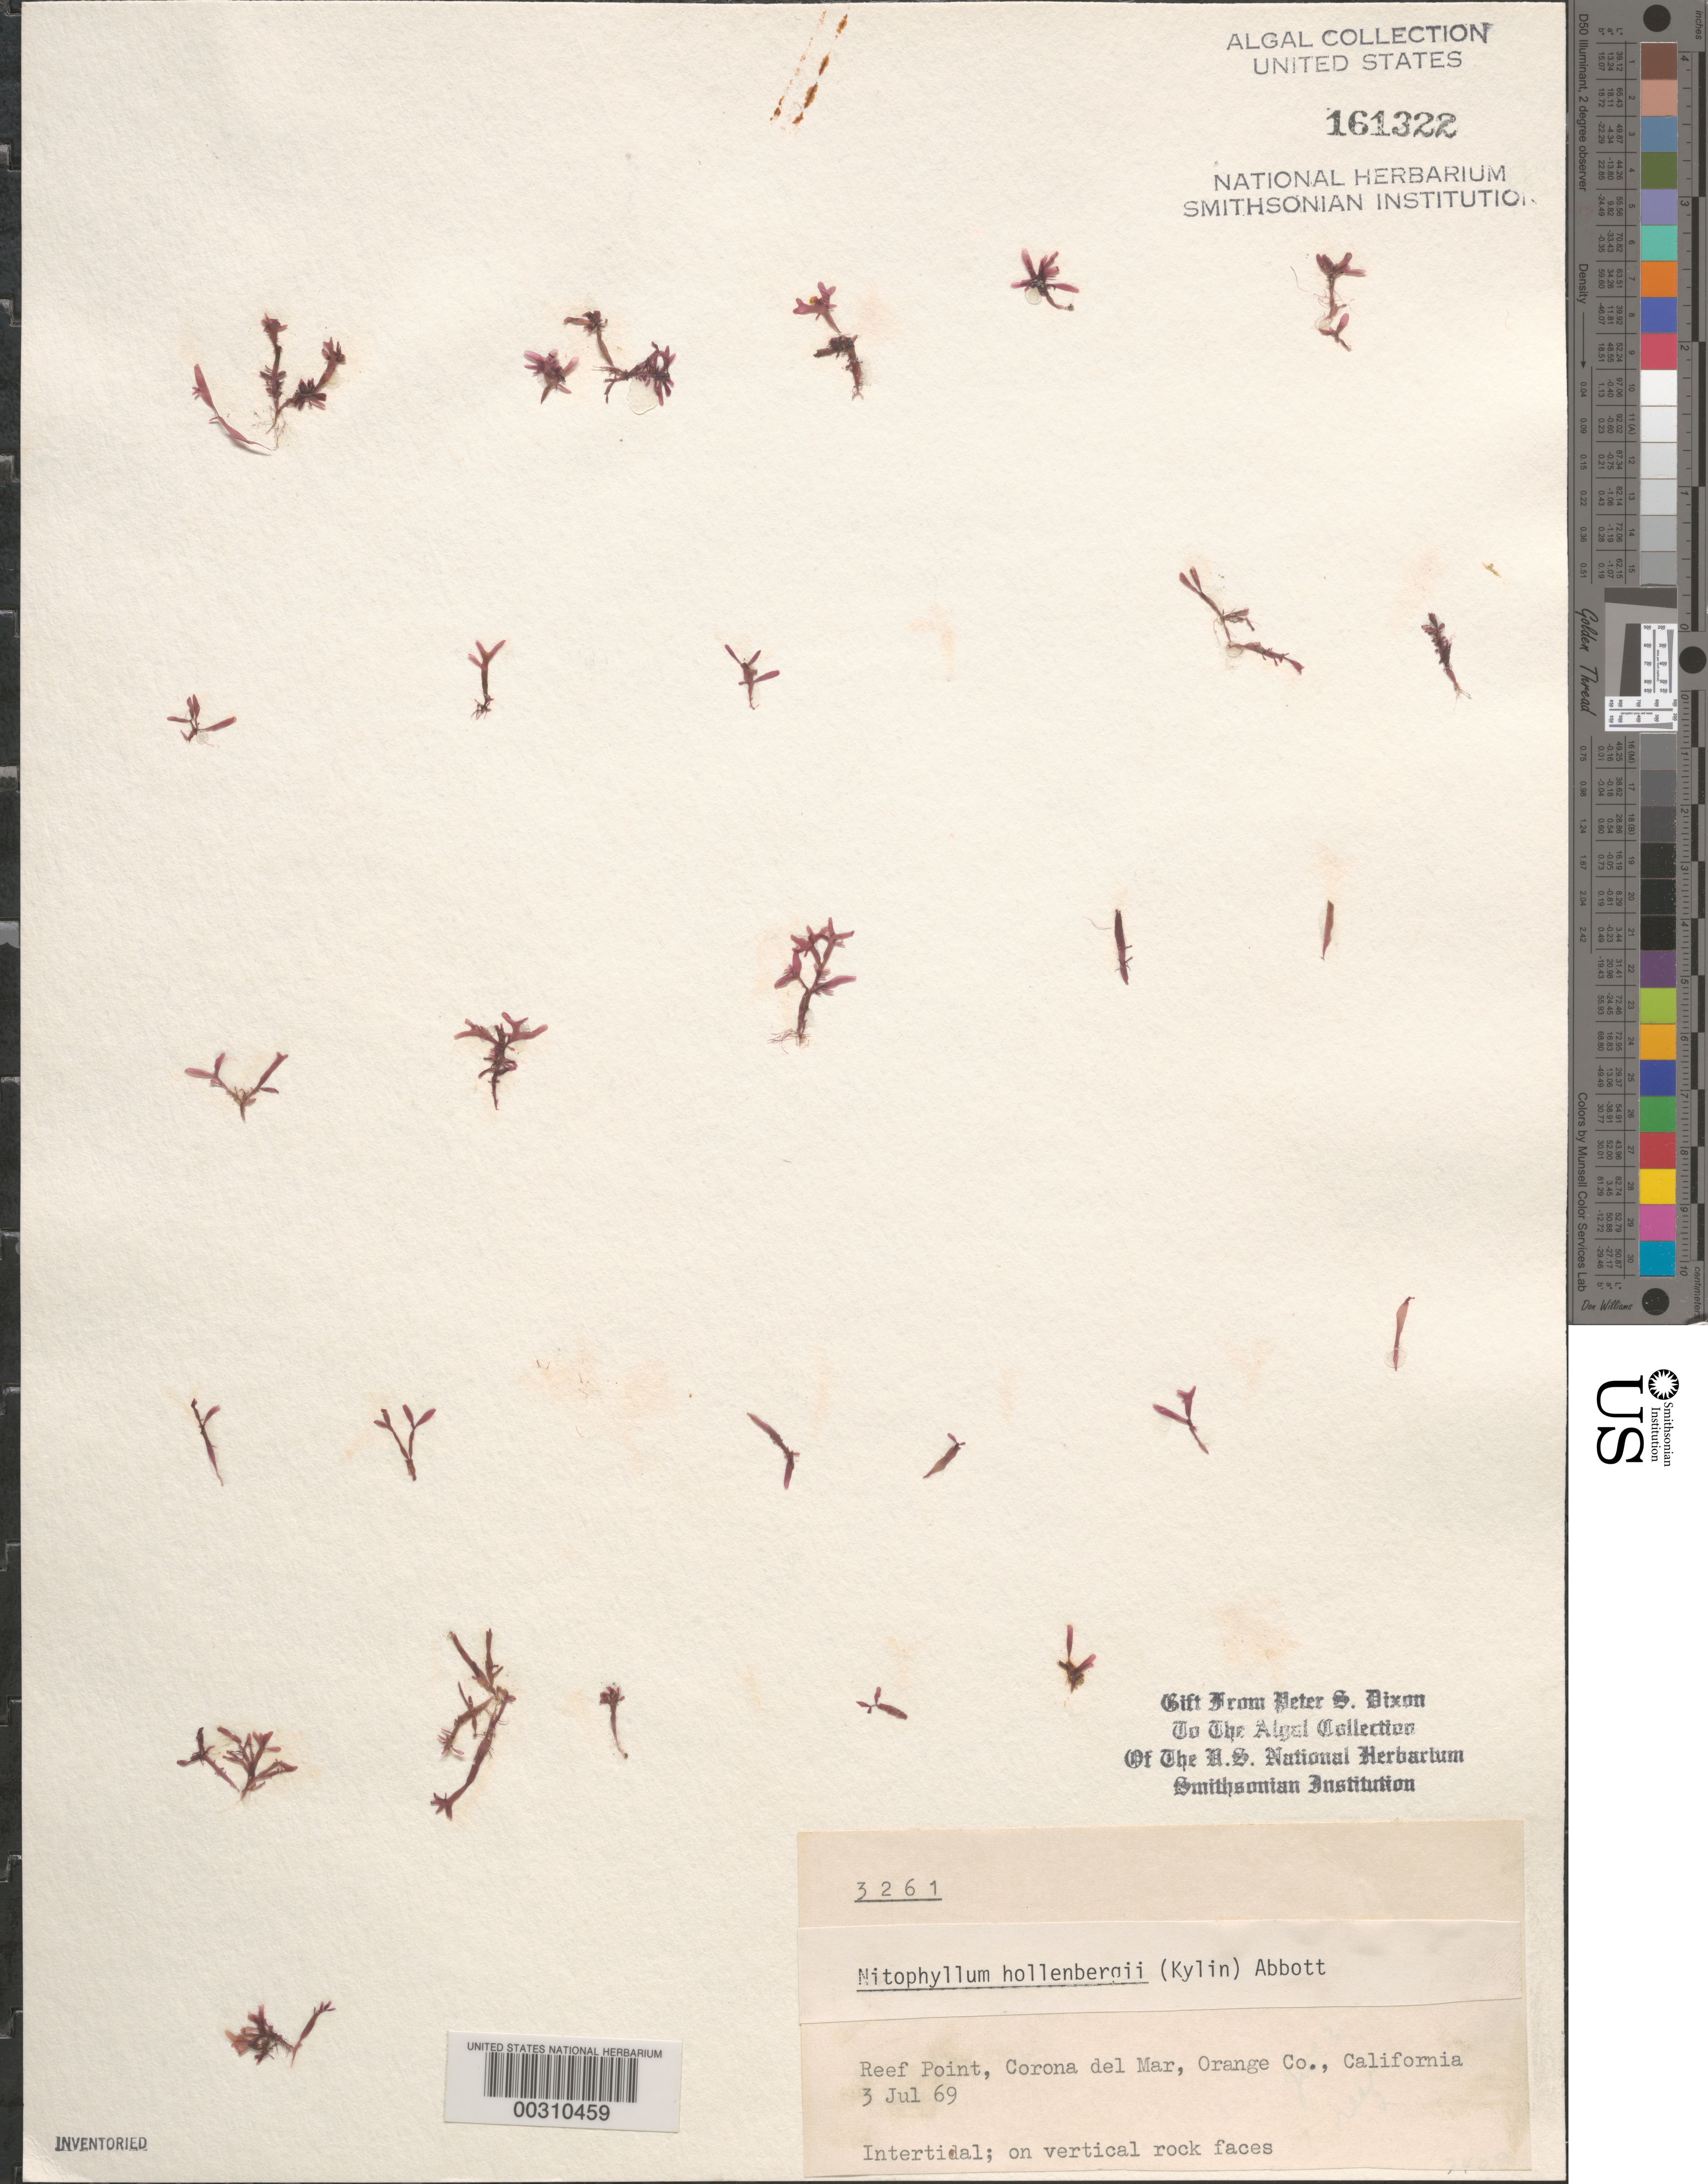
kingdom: Plantae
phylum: Rhodophyta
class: Florideophyceae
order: Ceramiales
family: Delesseriaceae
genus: Nitophyllum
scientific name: Nitophyllum hollenbergii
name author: (Kylin) I.A. Abbott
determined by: Dixon, P. S.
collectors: P. S. Dixon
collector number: PSD 3261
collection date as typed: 03 Jul 1969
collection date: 1969-07-03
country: United States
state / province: California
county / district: Orange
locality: Corona del Mar, Reef Point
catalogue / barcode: US 161322